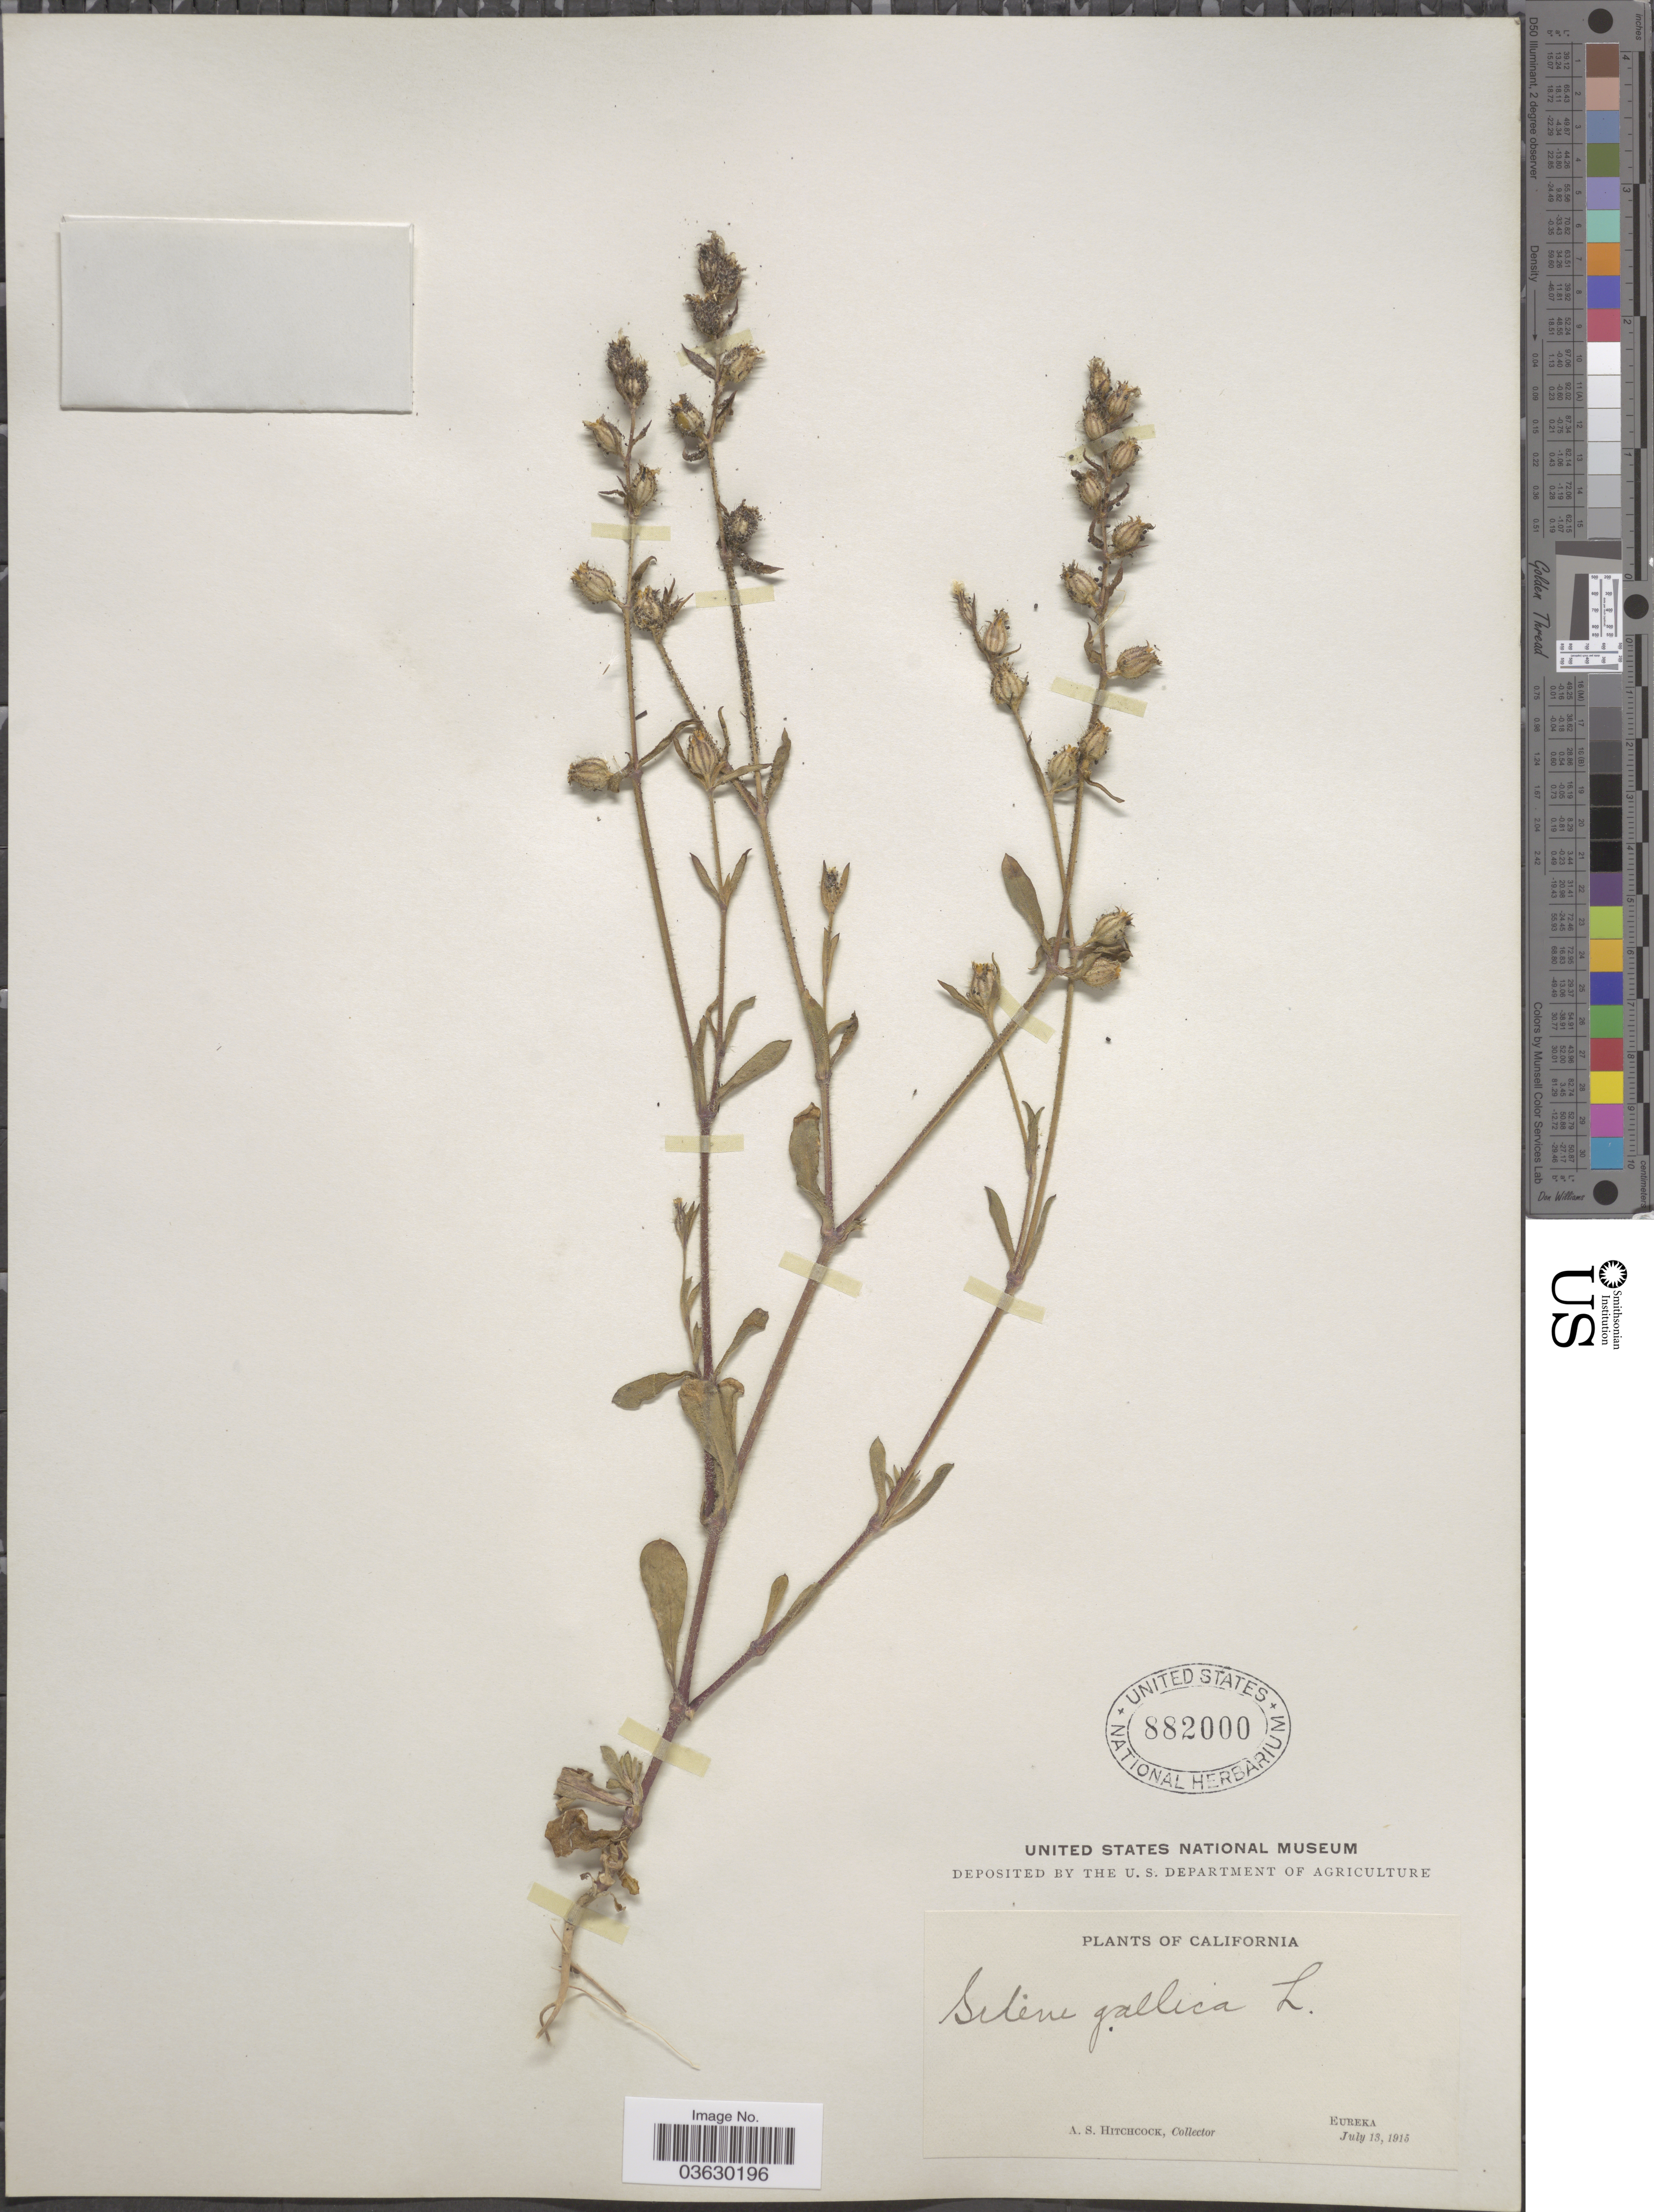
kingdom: Plantae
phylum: Tracheophyta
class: Magnoliopsida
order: Caryophyllales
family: Caryophyllaceae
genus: Silene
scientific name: Silene gallica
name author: L.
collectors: A. S. Hitchcock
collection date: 1915-07-13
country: United States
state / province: California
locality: Eureka.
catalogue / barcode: US 882000